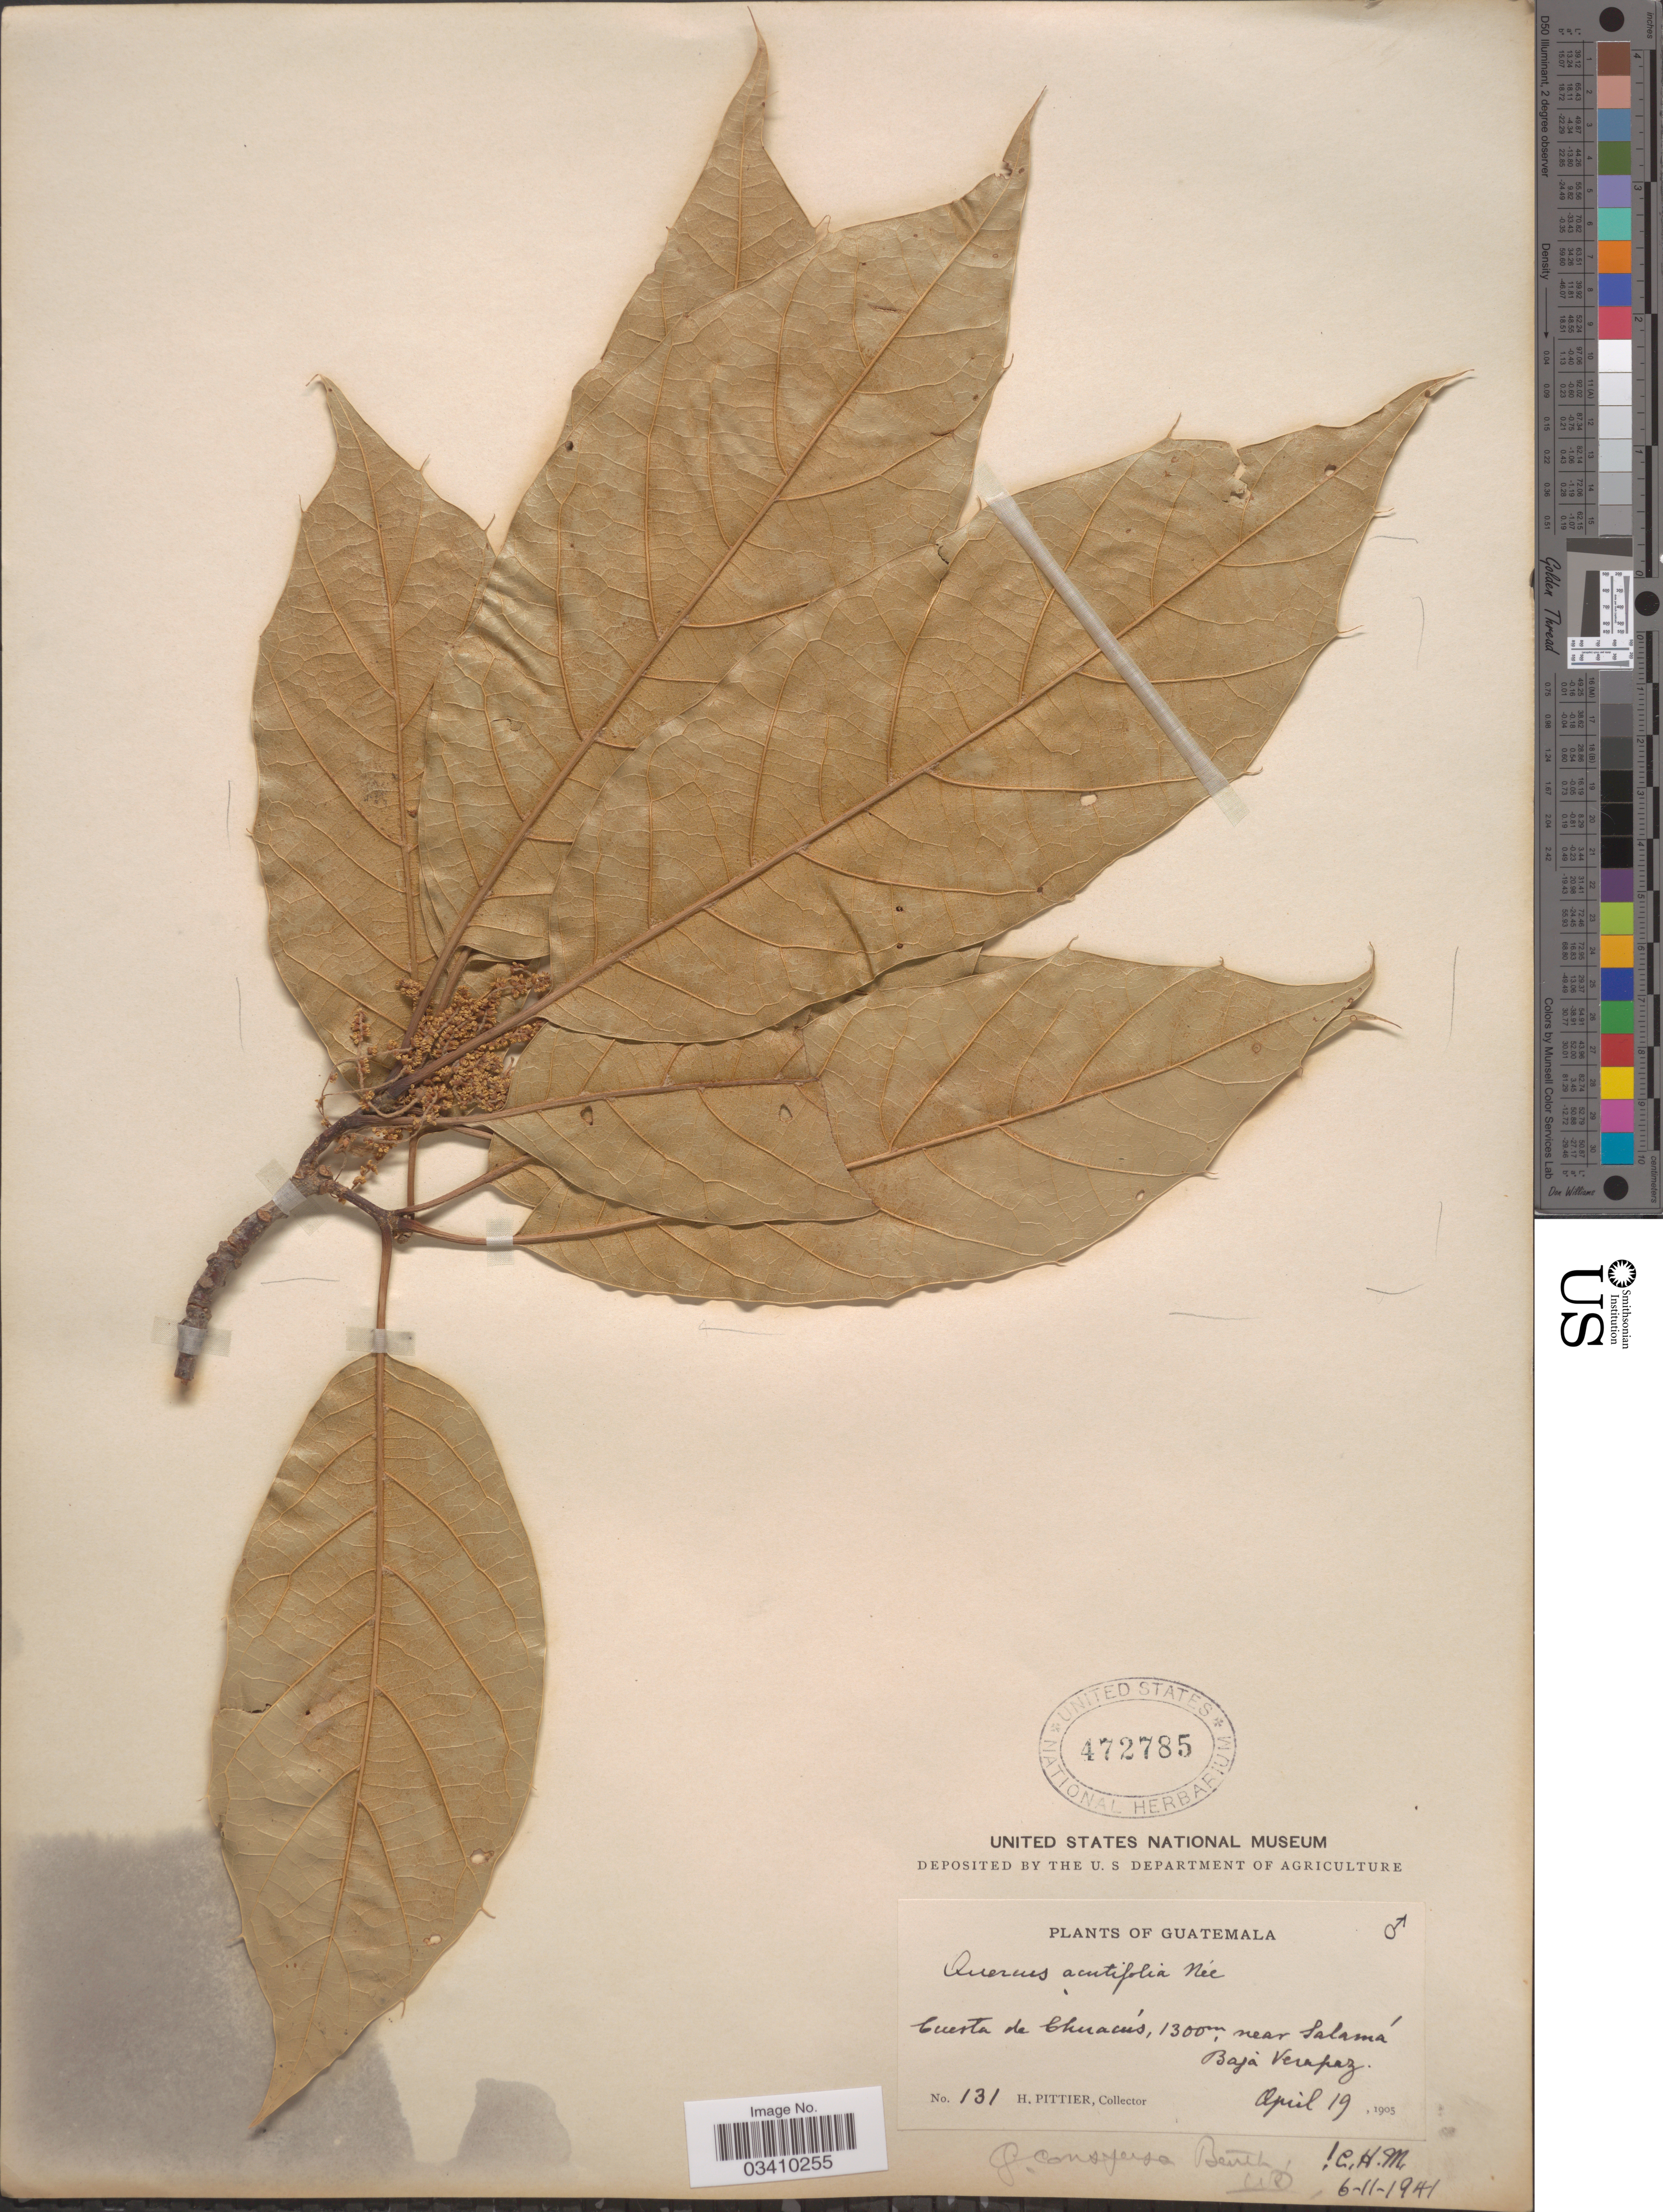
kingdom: Plantae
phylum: Tracheophyta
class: Magnoliopsida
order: Fagales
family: Fagaceae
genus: Quercus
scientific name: Quercus conspersa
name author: Benth.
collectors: H. F. Pittier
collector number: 131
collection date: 1905-04-19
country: Guatemala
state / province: Baja Verapaz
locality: Cuesta de Chuacús, near Salamá, Baja Verapaz.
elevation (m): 1300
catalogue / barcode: US 472785